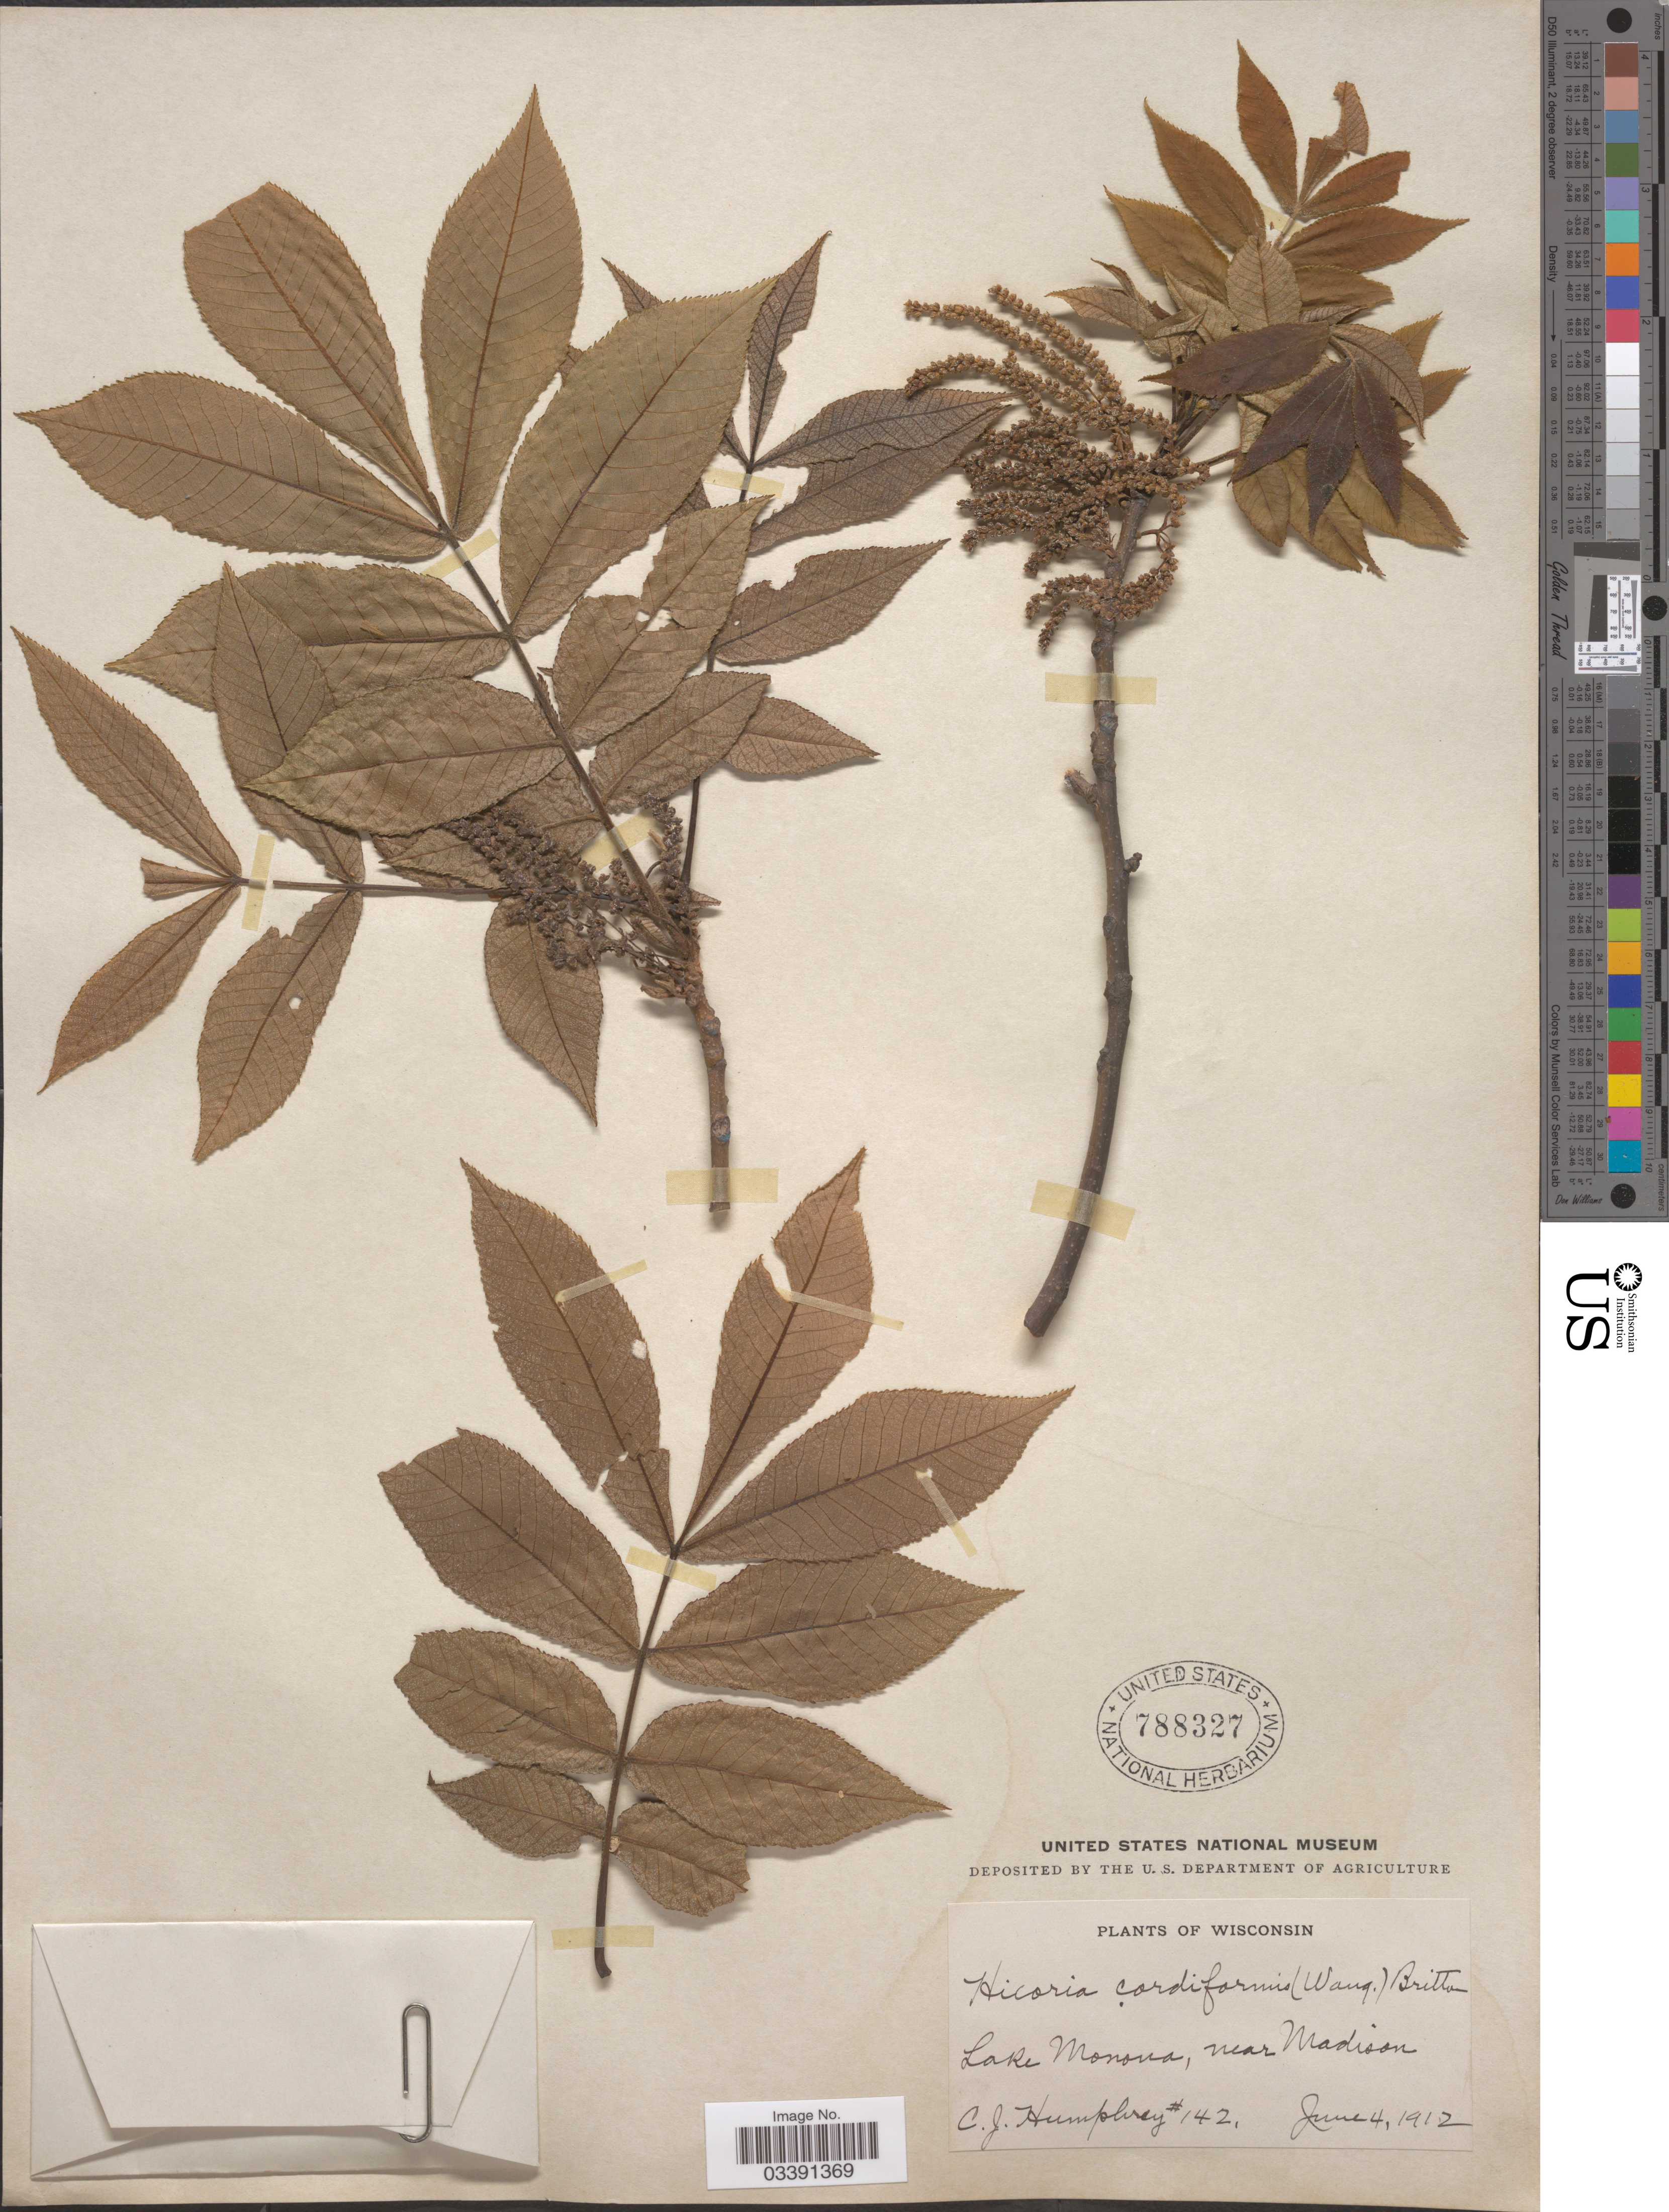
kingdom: Plantae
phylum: Tracheophyta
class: Magnoliopsida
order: Fagales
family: Juglandaceae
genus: Carya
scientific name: Carya cordiformis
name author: (Wangenh.) K. Koch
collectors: C. Humphrey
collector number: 142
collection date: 1912-06-04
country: United States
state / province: Wisconsin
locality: Lake Monona, near Madison.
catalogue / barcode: US 788327